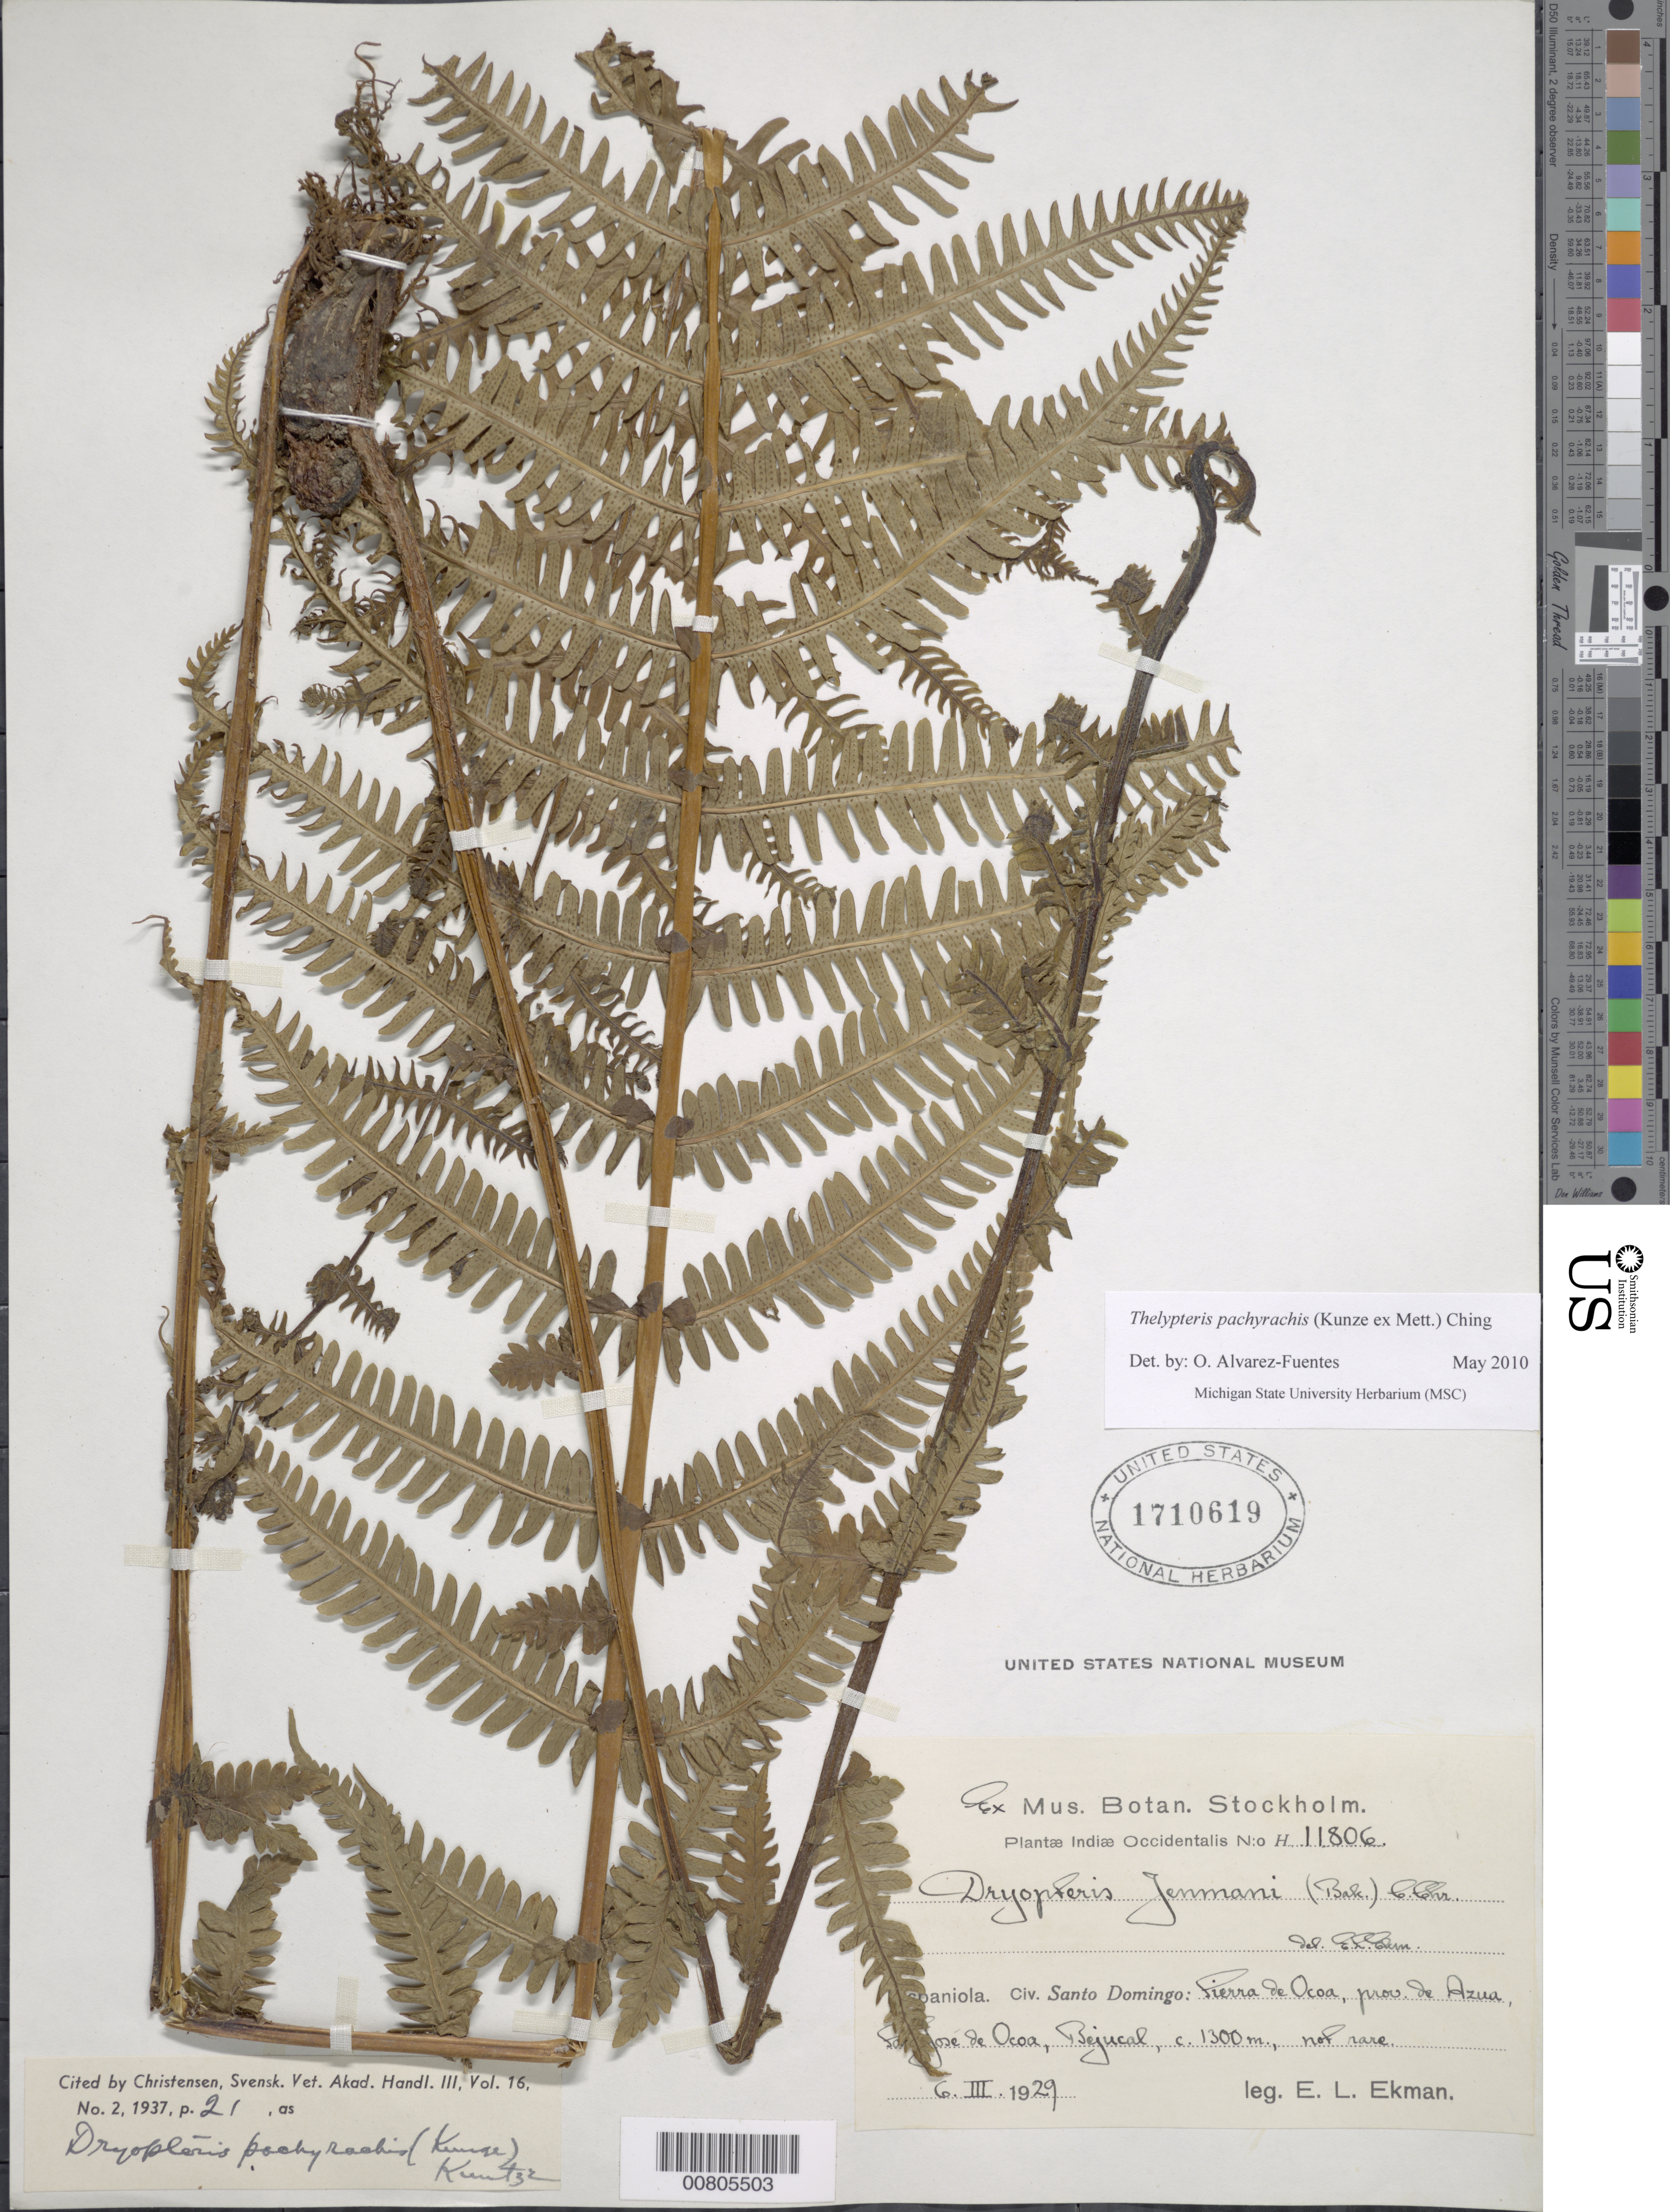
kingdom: Plantae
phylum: Tracheophyta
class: Polypodiopsida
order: Polypodiales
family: Thelypteridaceae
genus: Amauropelta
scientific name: Amauropelta pachyrachis (Kunze) comb. nov., ined 2015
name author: (Kunze)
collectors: E. L. Ekman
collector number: H 11806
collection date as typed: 06 Mar 1929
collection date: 1929-03-06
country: Dominican Republic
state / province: Azua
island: Hispaniola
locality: Sierra de Ocoa, San José de Ocoa, Bejucal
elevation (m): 1300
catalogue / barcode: US 1710619